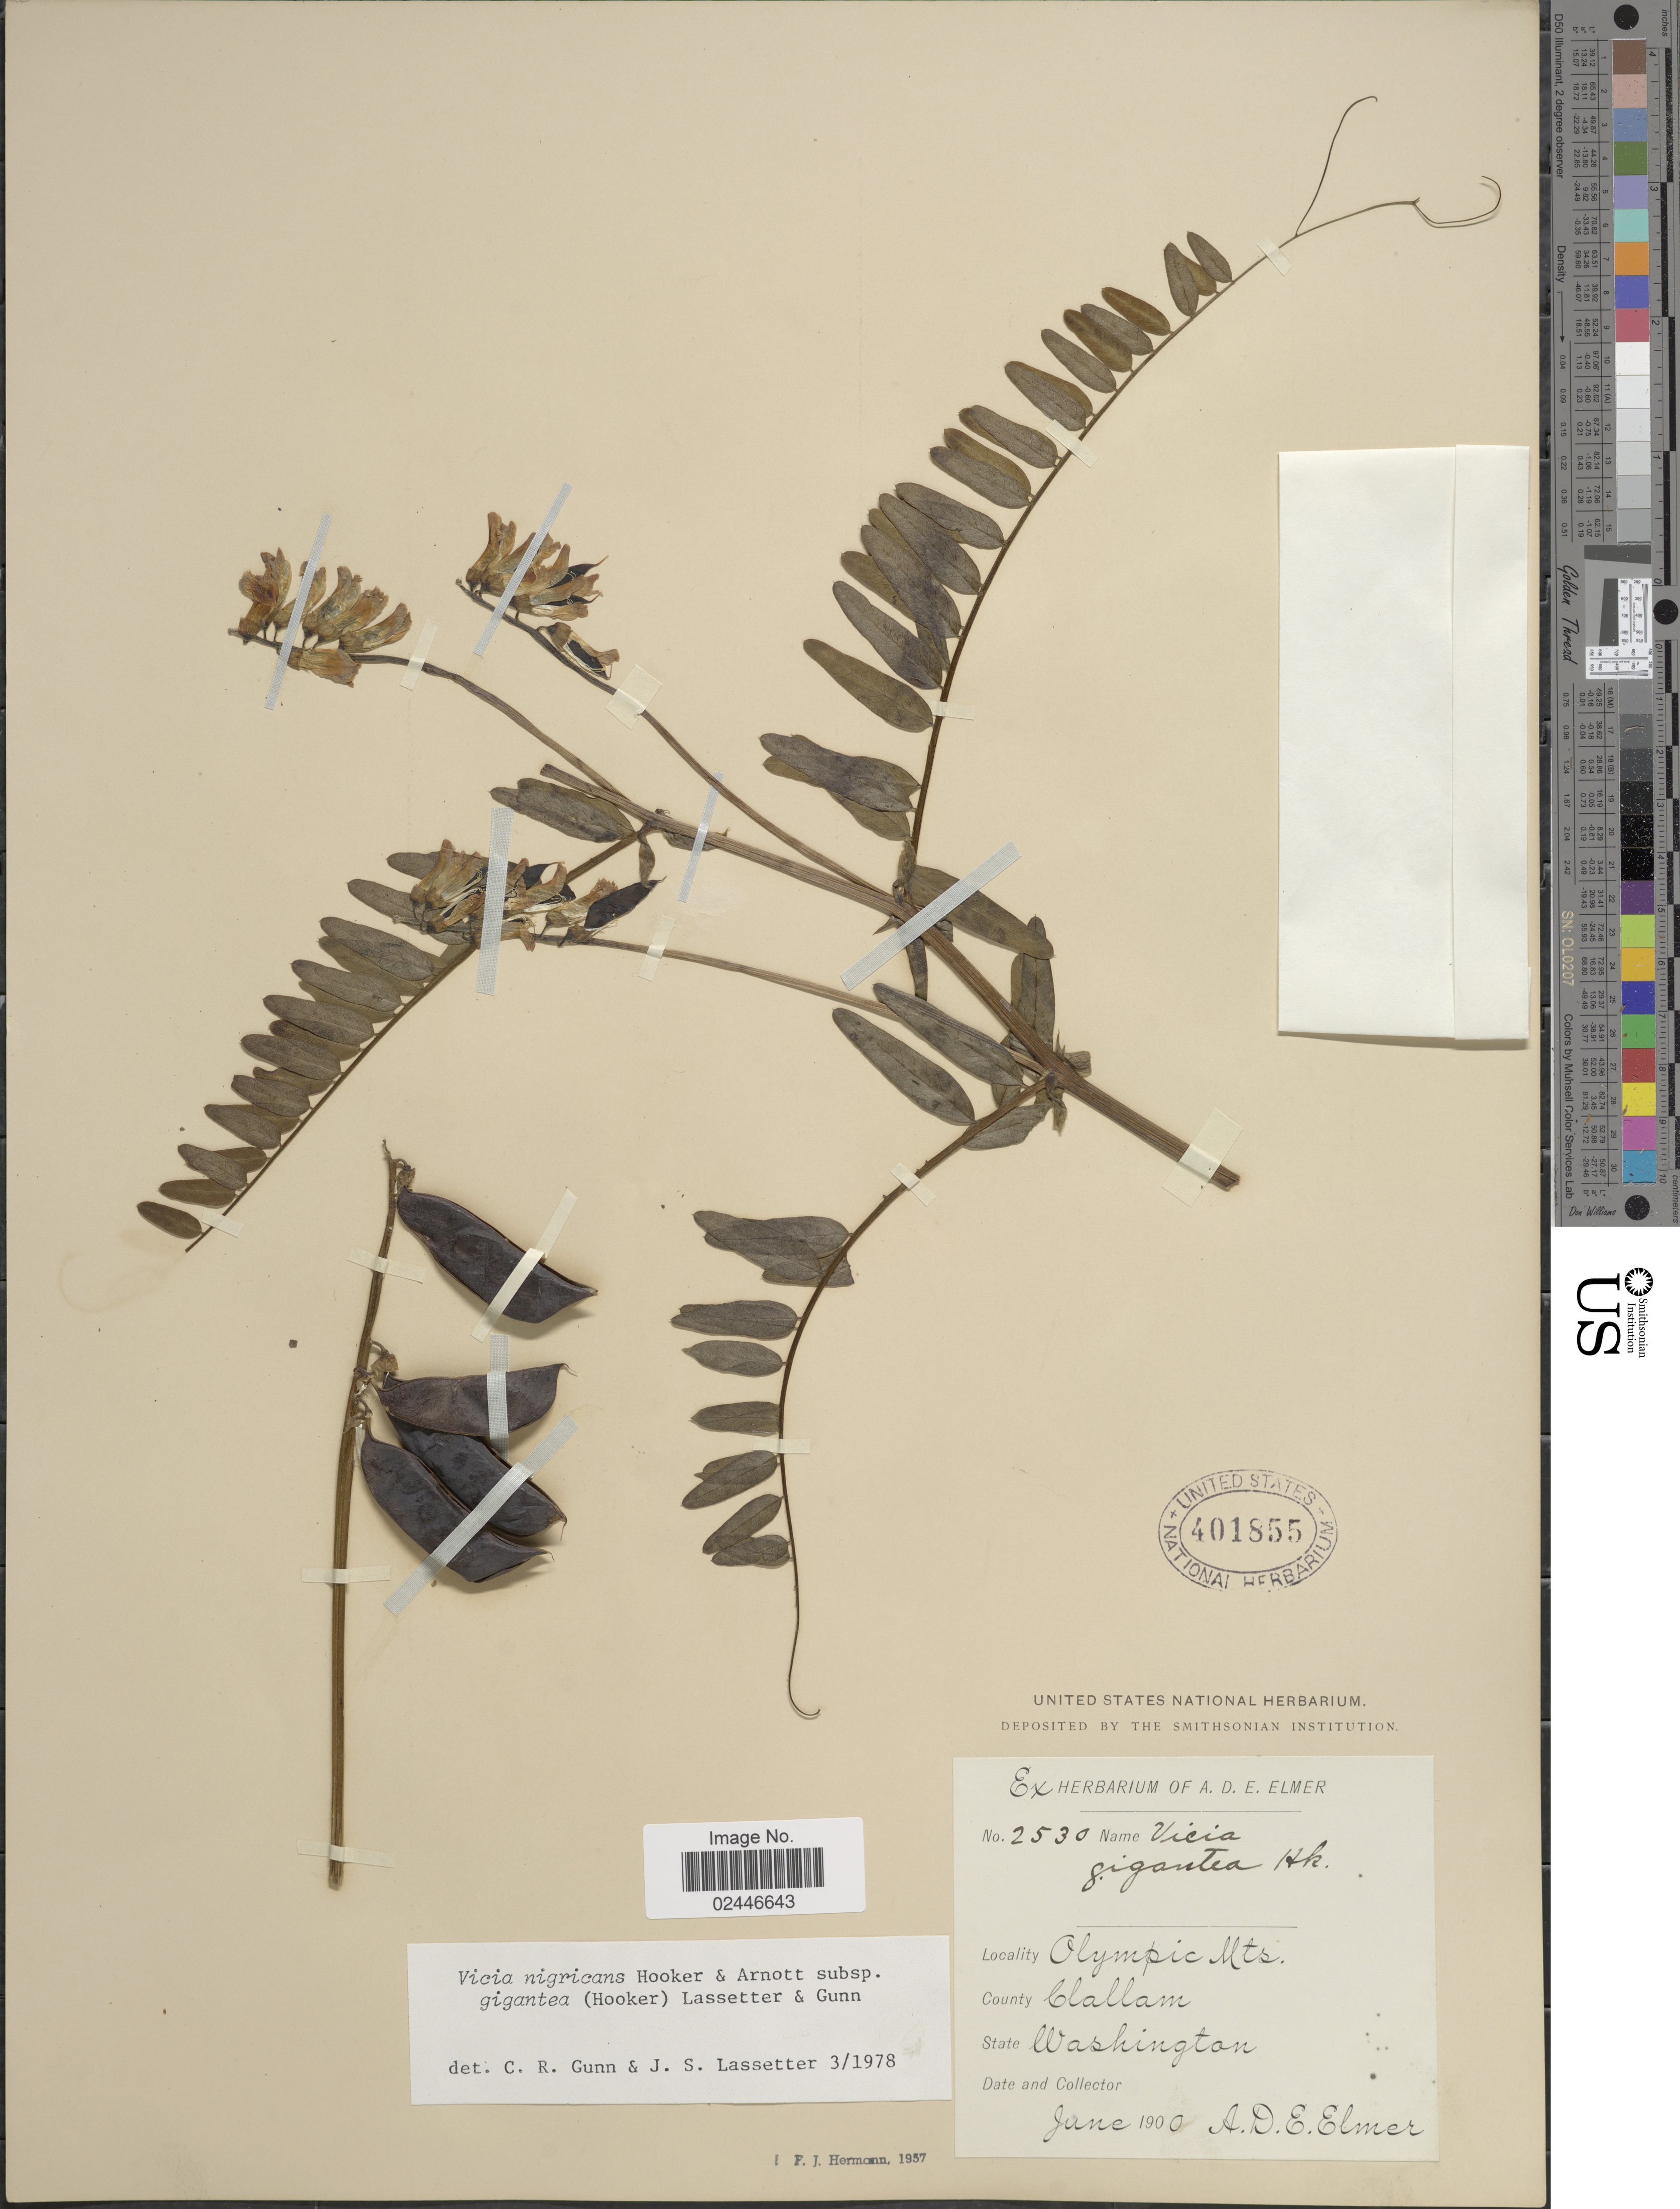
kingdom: Plantae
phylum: Tracheophyta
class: Magnoliopsida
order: Fabales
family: Fabaceae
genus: Vicia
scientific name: Vicia nigricans subsp. gigantea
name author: Hook. & Arn.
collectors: A. D. E. Elmer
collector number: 2530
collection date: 1900-06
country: United States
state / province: Washington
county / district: Clallam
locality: Olympic Mts, County Clallam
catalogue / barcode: US 401855